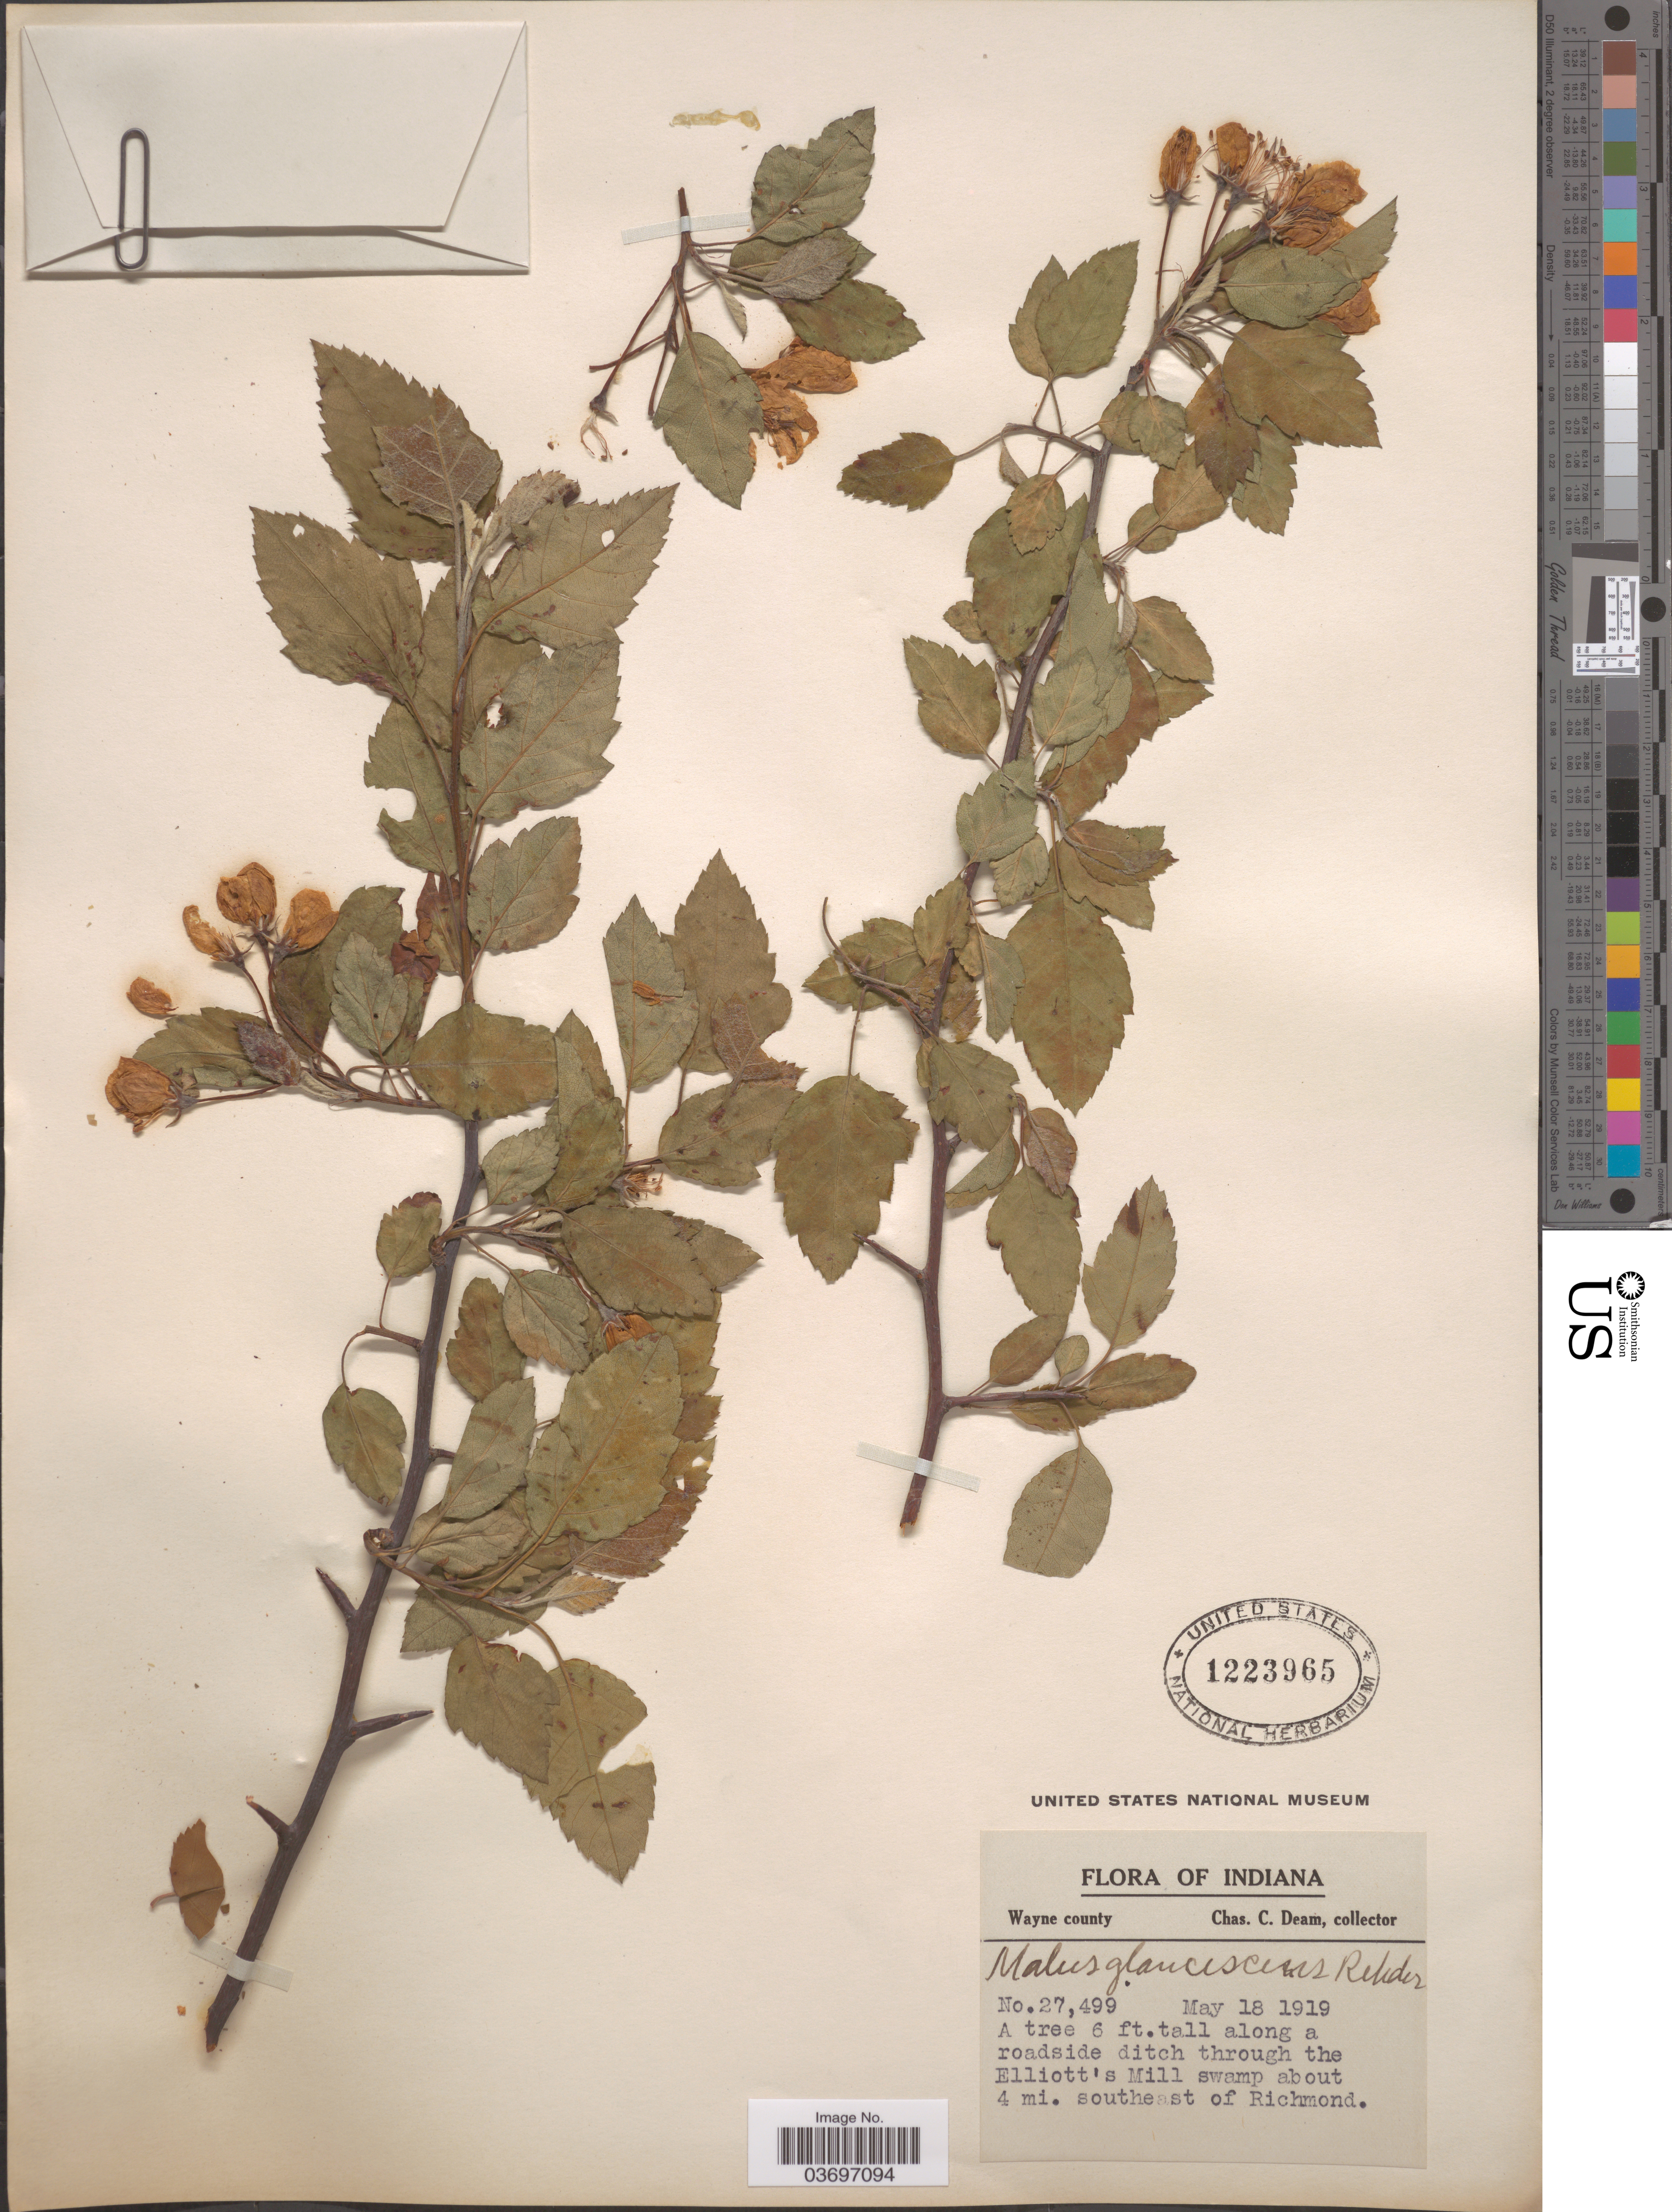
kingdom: Plantae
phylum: Tracheophyta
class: Magnoliopsida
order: Rosales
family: Rosaceae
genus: Malus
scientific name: Malus glaucescens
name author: Rehder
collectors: C. C. Deam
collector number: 27499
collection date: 1919-05-18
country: United States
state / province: Indiana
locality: Wayne County. Along a roadside ditch through the Elliot's Mill swamp about 4 mi. southeast of Richmond.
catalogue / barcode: US 1223965